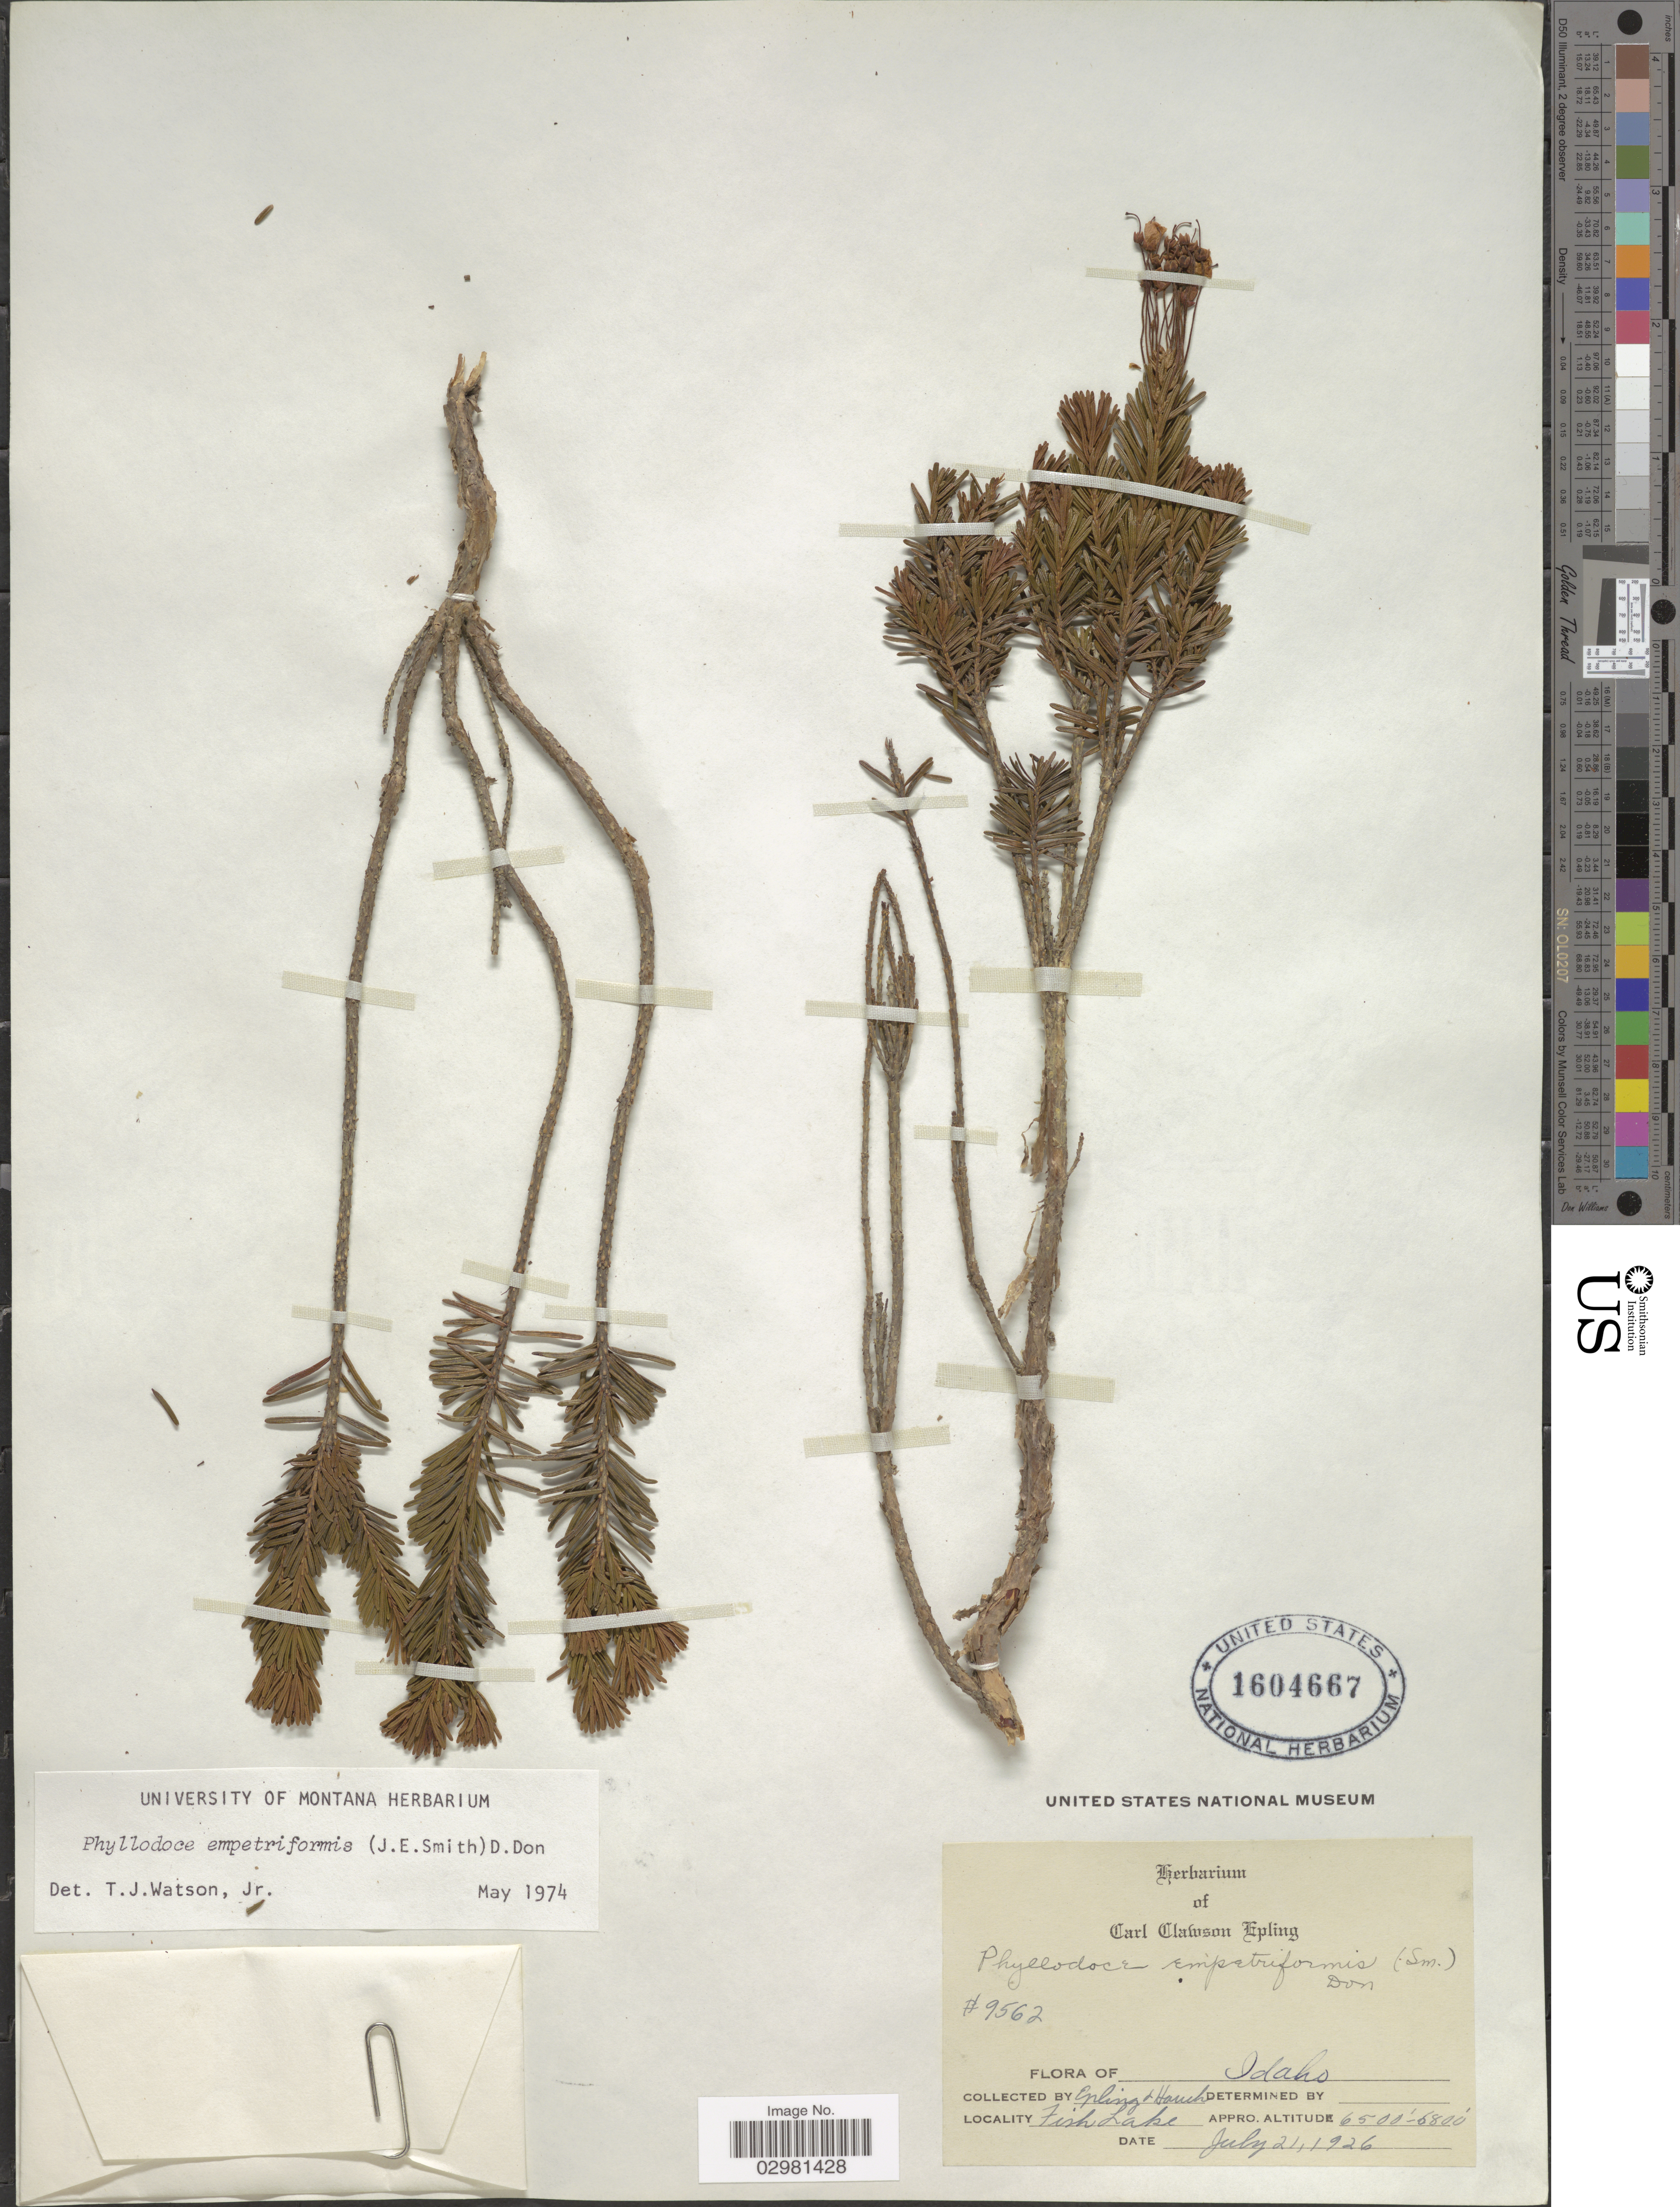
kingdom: Plantae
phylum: Tracheophyta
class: Magnoliopsida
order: Ericales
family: Ericaceae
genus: Phyllodoce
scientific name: Phyllodoce empetiformis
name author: (Small) D. Don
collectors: C. C. Epling & -. Hauch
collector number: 9562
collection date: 1926-07-21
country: United States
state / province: Idaho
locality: Fish Lake.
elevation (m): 1981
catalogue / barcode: US 1604667